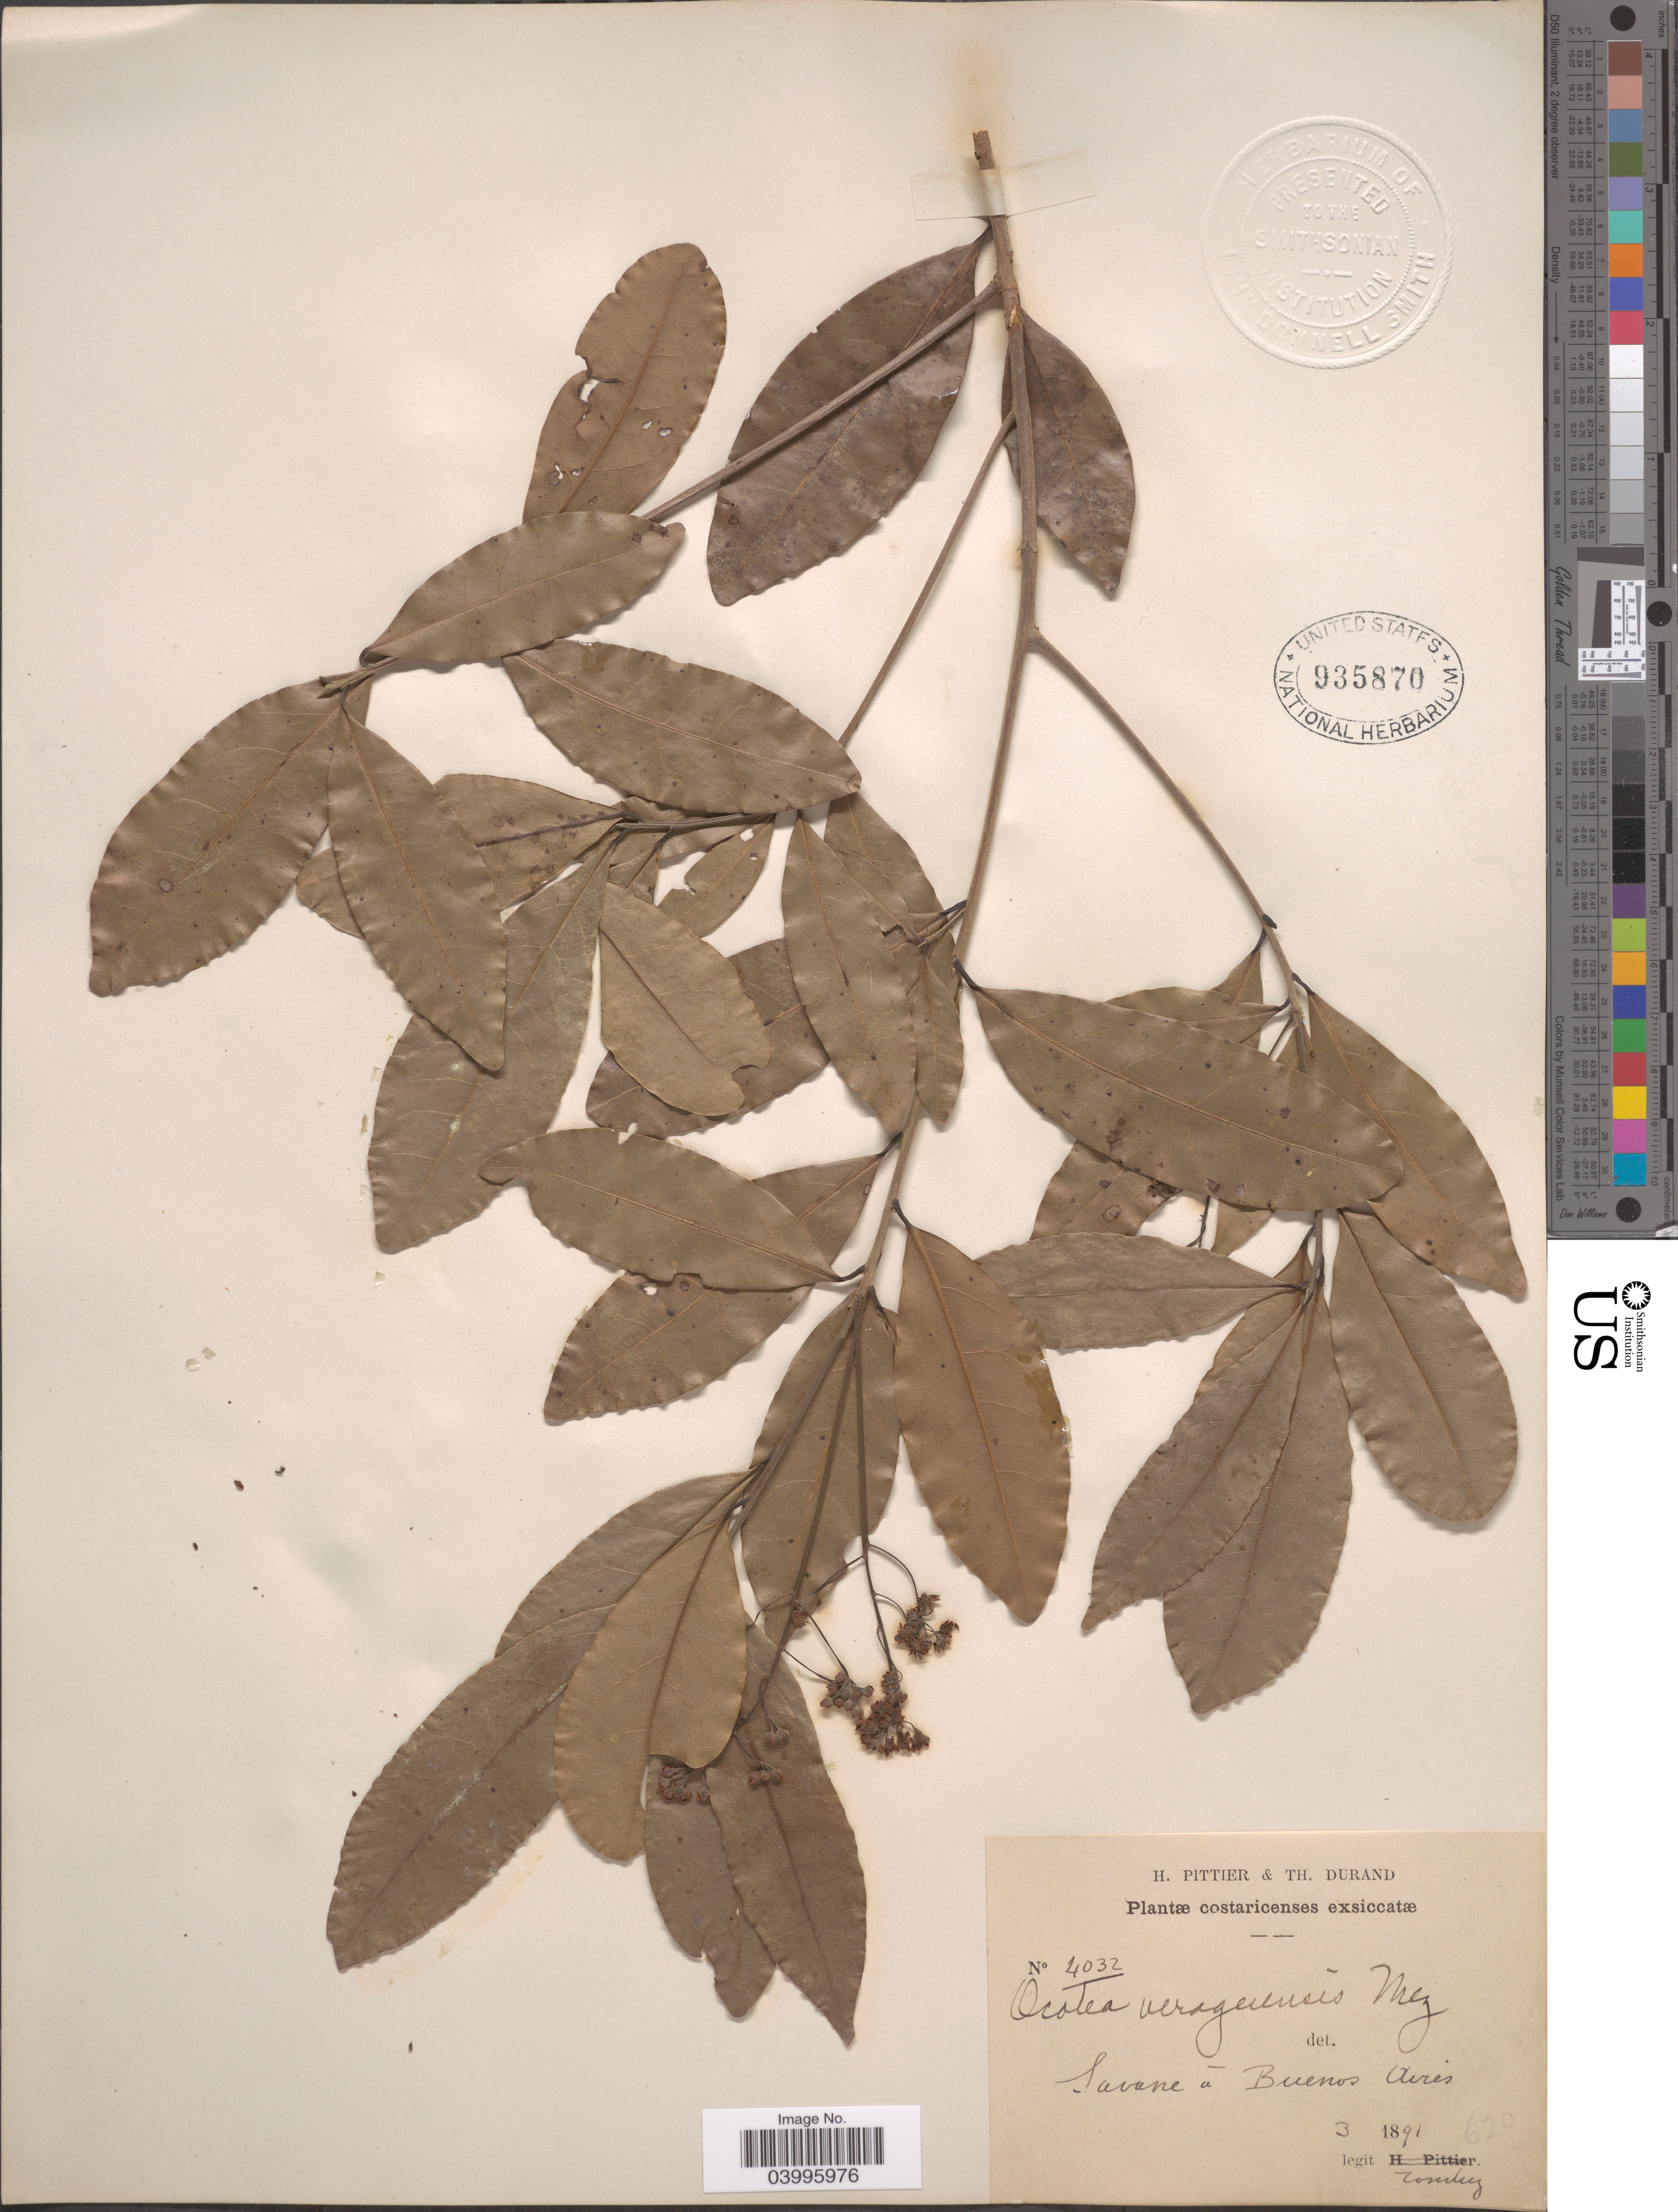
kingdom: Plantae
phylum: Tracheophyta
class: Magnoliopsida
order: Laurales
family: Lauraceae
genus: Ocotea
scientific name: Ocotea veraguensis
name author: (Meisn.) Mez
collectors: Tonduz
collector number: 4032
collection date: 1891-03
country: Costa Rica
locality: Savane á Buenos Aires.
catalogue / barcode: US 935870